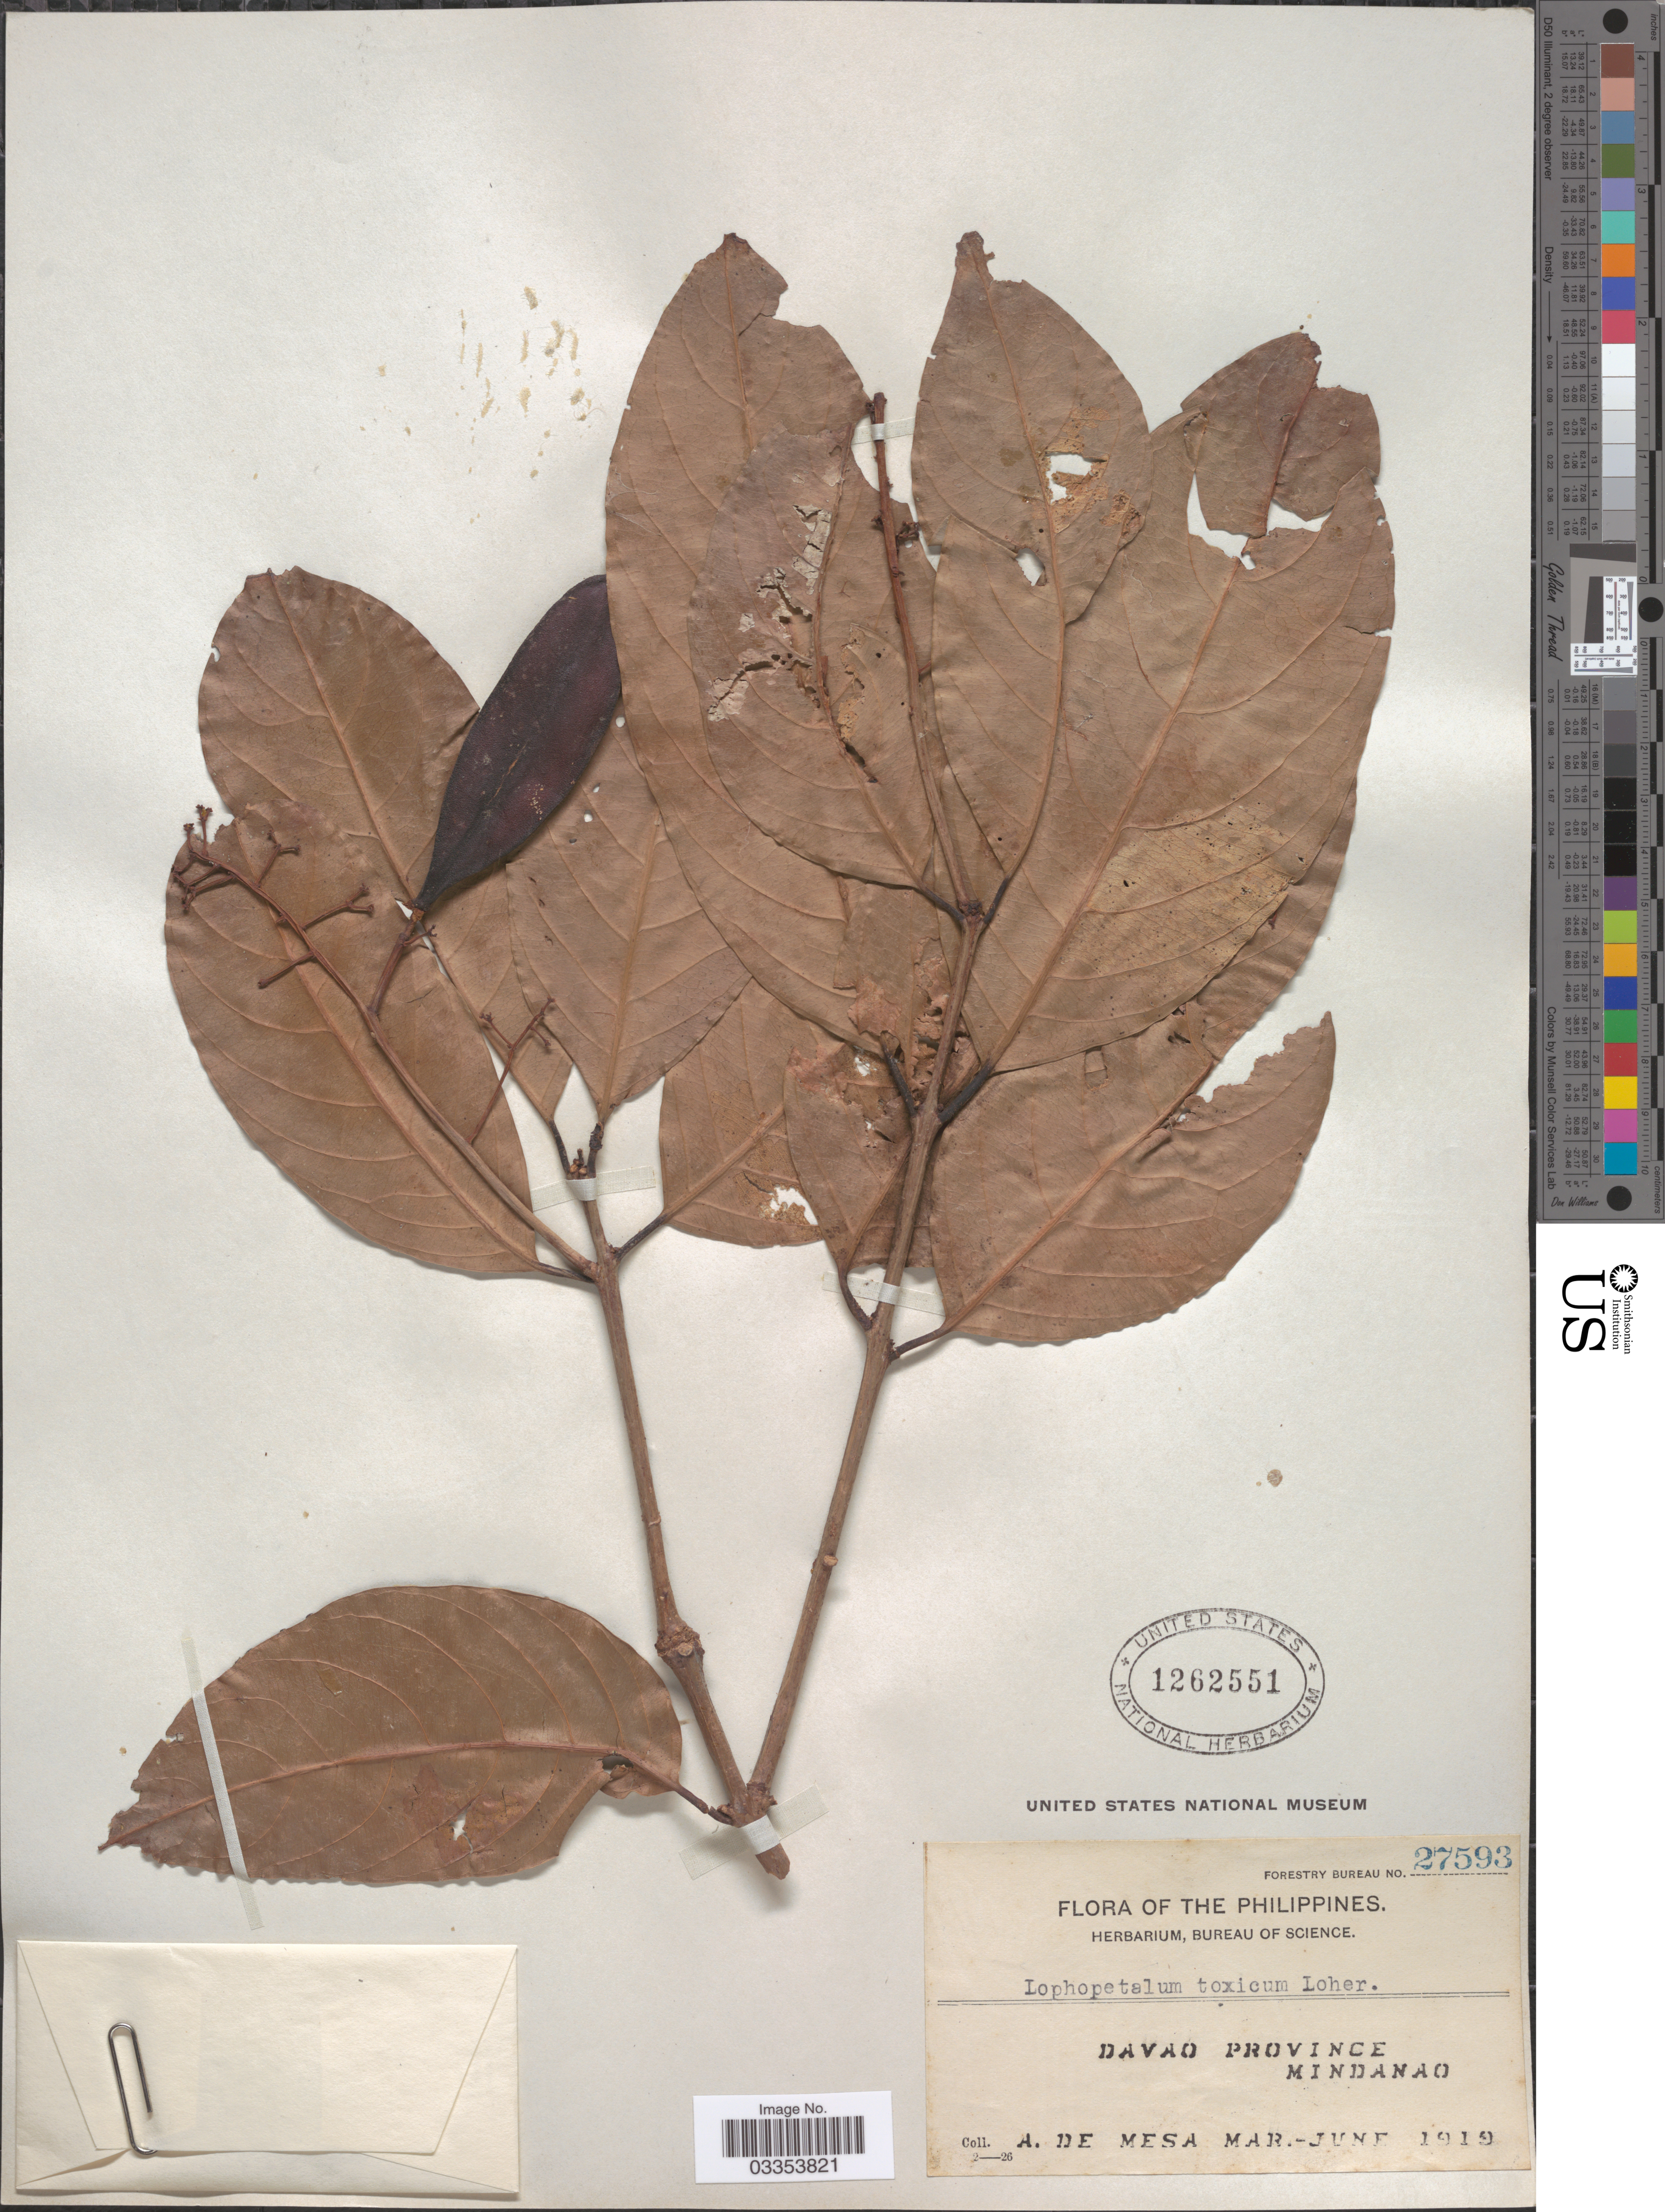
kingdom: Plantae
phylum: Tracheophyta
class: Magnoliopsida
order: Celastrales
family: Celastraceae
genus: Lophopetalum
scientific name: Lophopetalum javanicum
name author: (Zoll.) Turcz.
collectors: A. De Mesa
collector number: Forestry Bureau 27593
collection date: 1919-03/1919-06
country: Philippines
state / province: Davao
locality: Mindanao.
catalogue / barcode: US 1262551